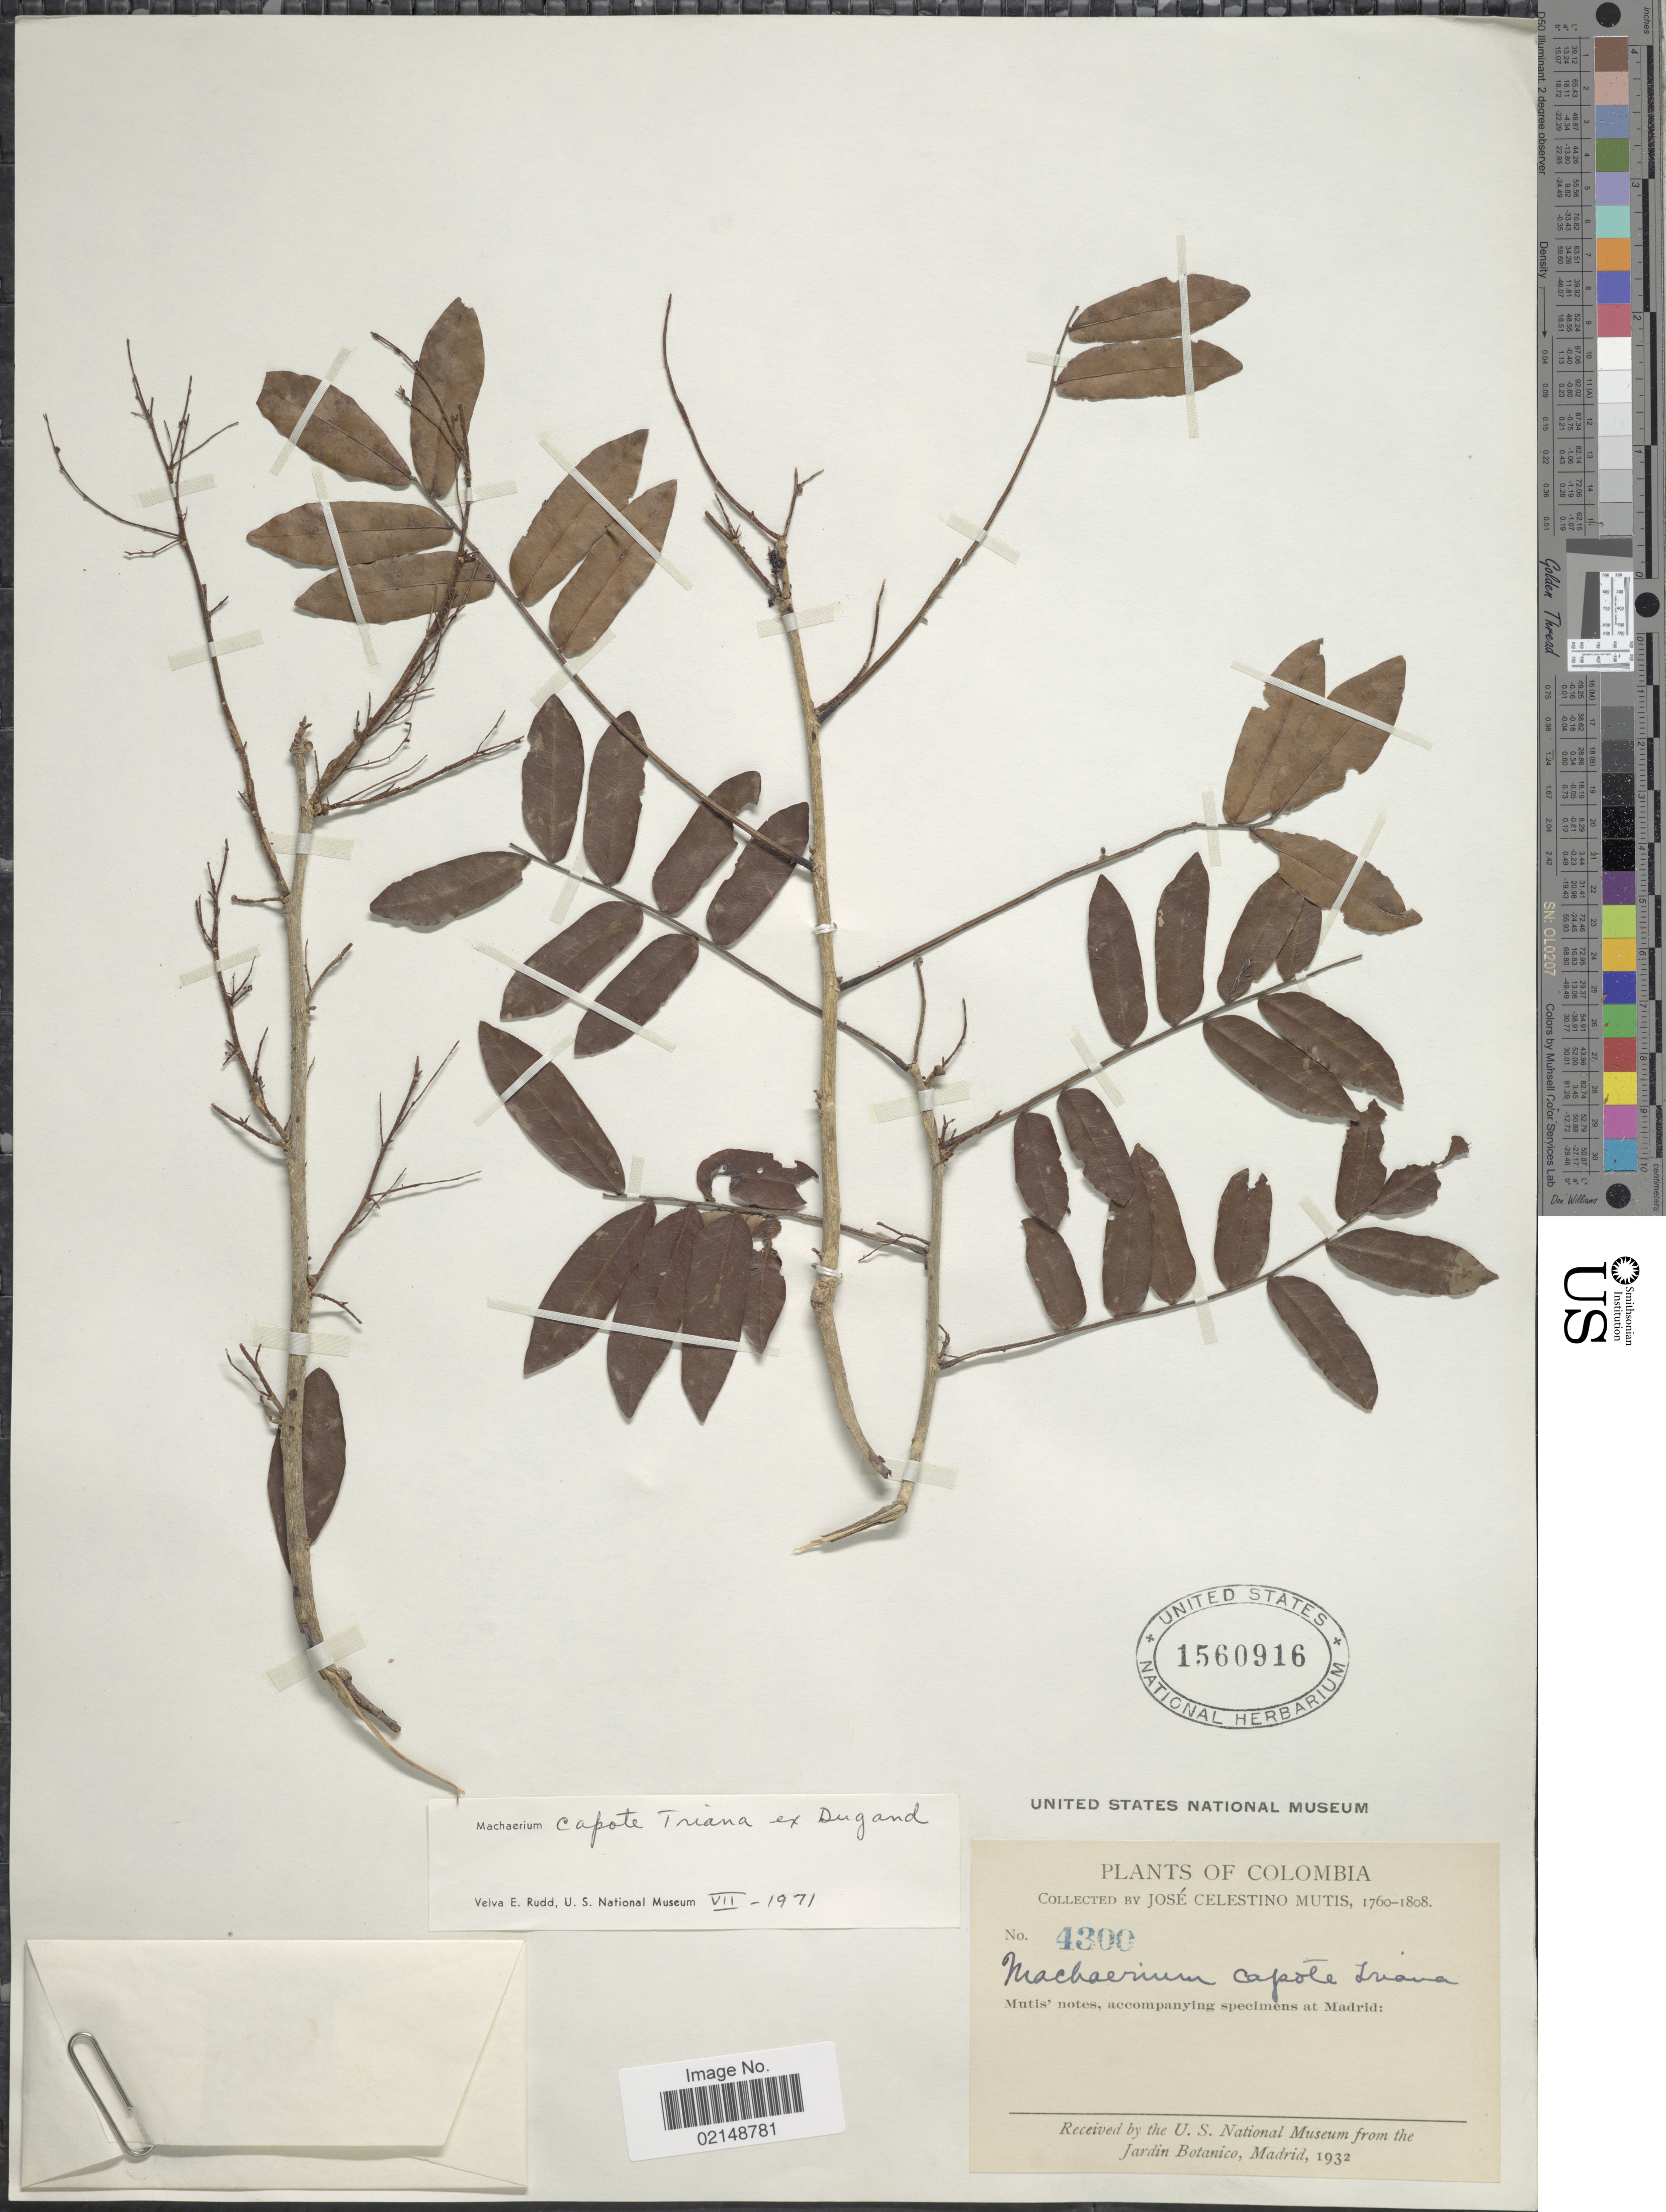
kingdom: Plantae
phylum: Tracheophyta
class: Magnoliopsida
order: Fabales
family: Fabaceae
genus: Machaerium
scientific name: Machaerium capote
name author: Triana ex Dugand G.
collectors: J. C. B. Mutis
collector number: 4300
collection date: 1760/1808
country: Colombia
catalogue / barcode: US 1560916